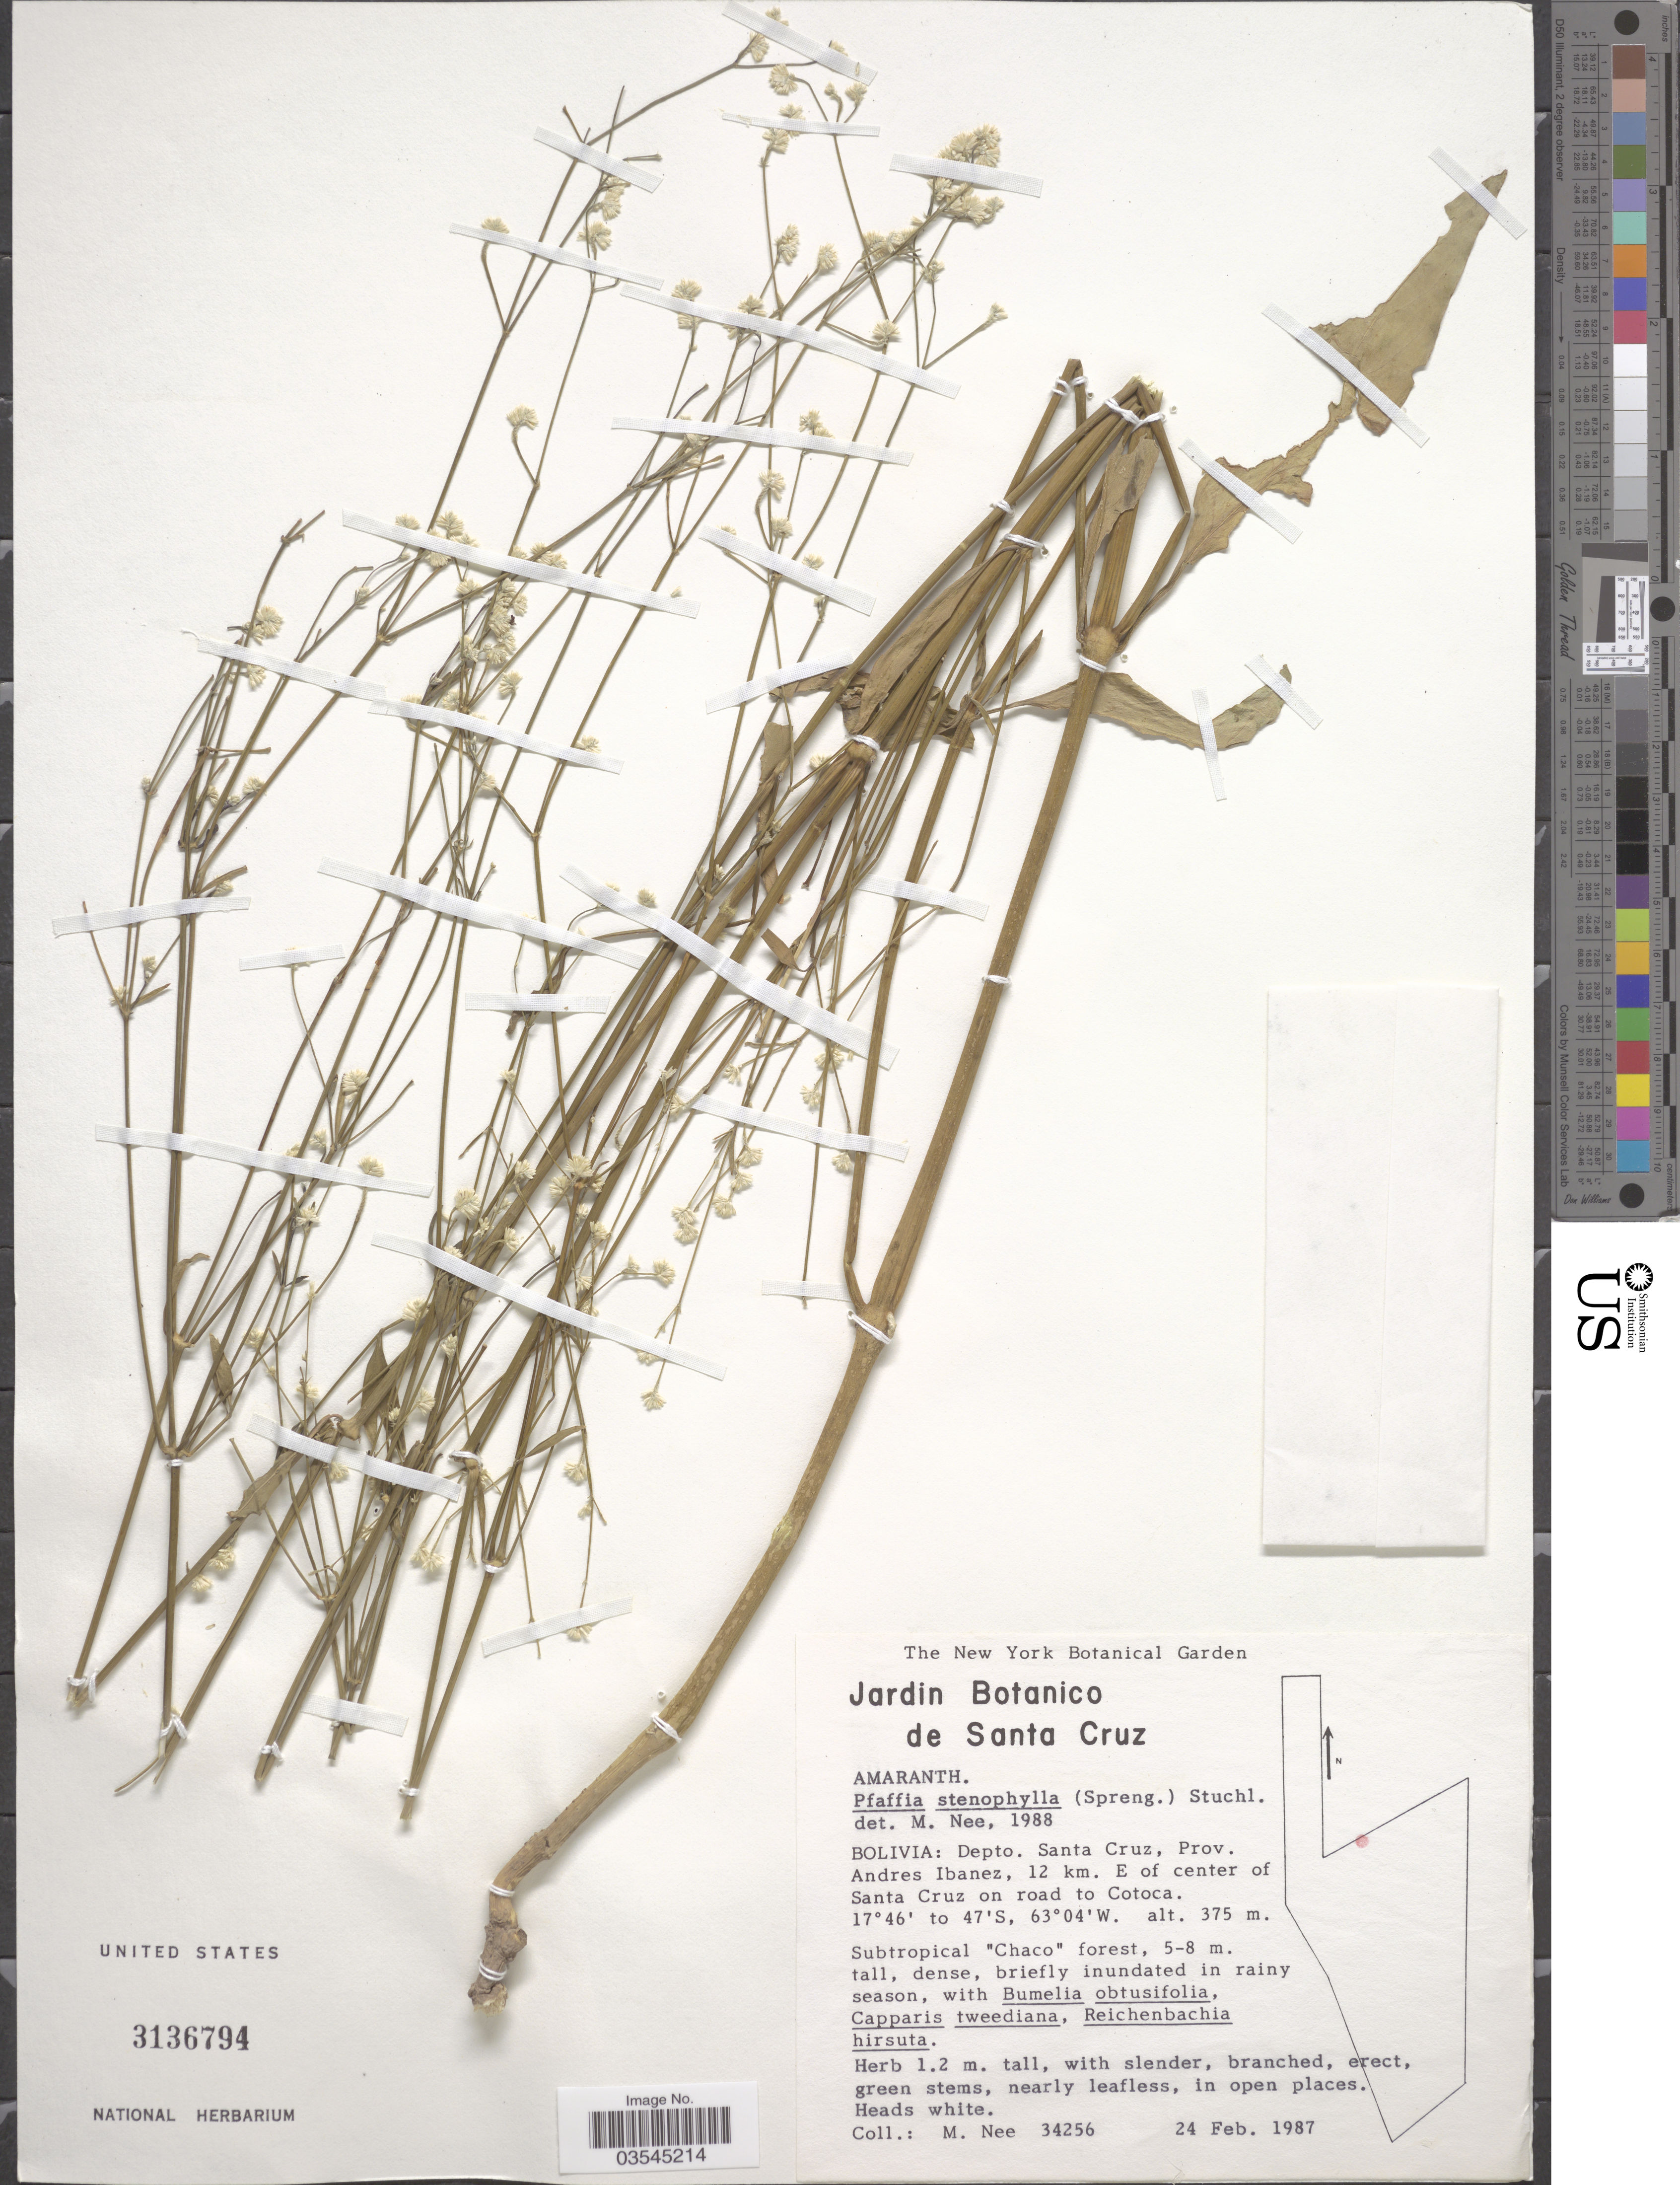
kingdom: Plantae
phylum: Tracheophyta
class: Magnoliopsida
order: Caryophyllales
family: Amaranthaceae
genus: Pfaffia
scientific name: Pfaffia glomerata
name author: (Spreng.) Pedersen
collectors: M. Nee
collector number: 34256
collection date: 1987-02-24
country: Bolivia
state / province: Santa Cruz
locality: Depto. Santa Cruz, Prov. Andres Ibanez, 12 km. E of center of Santa Cruz on road to Cotoca.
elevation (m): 375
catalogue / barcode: US 3136794